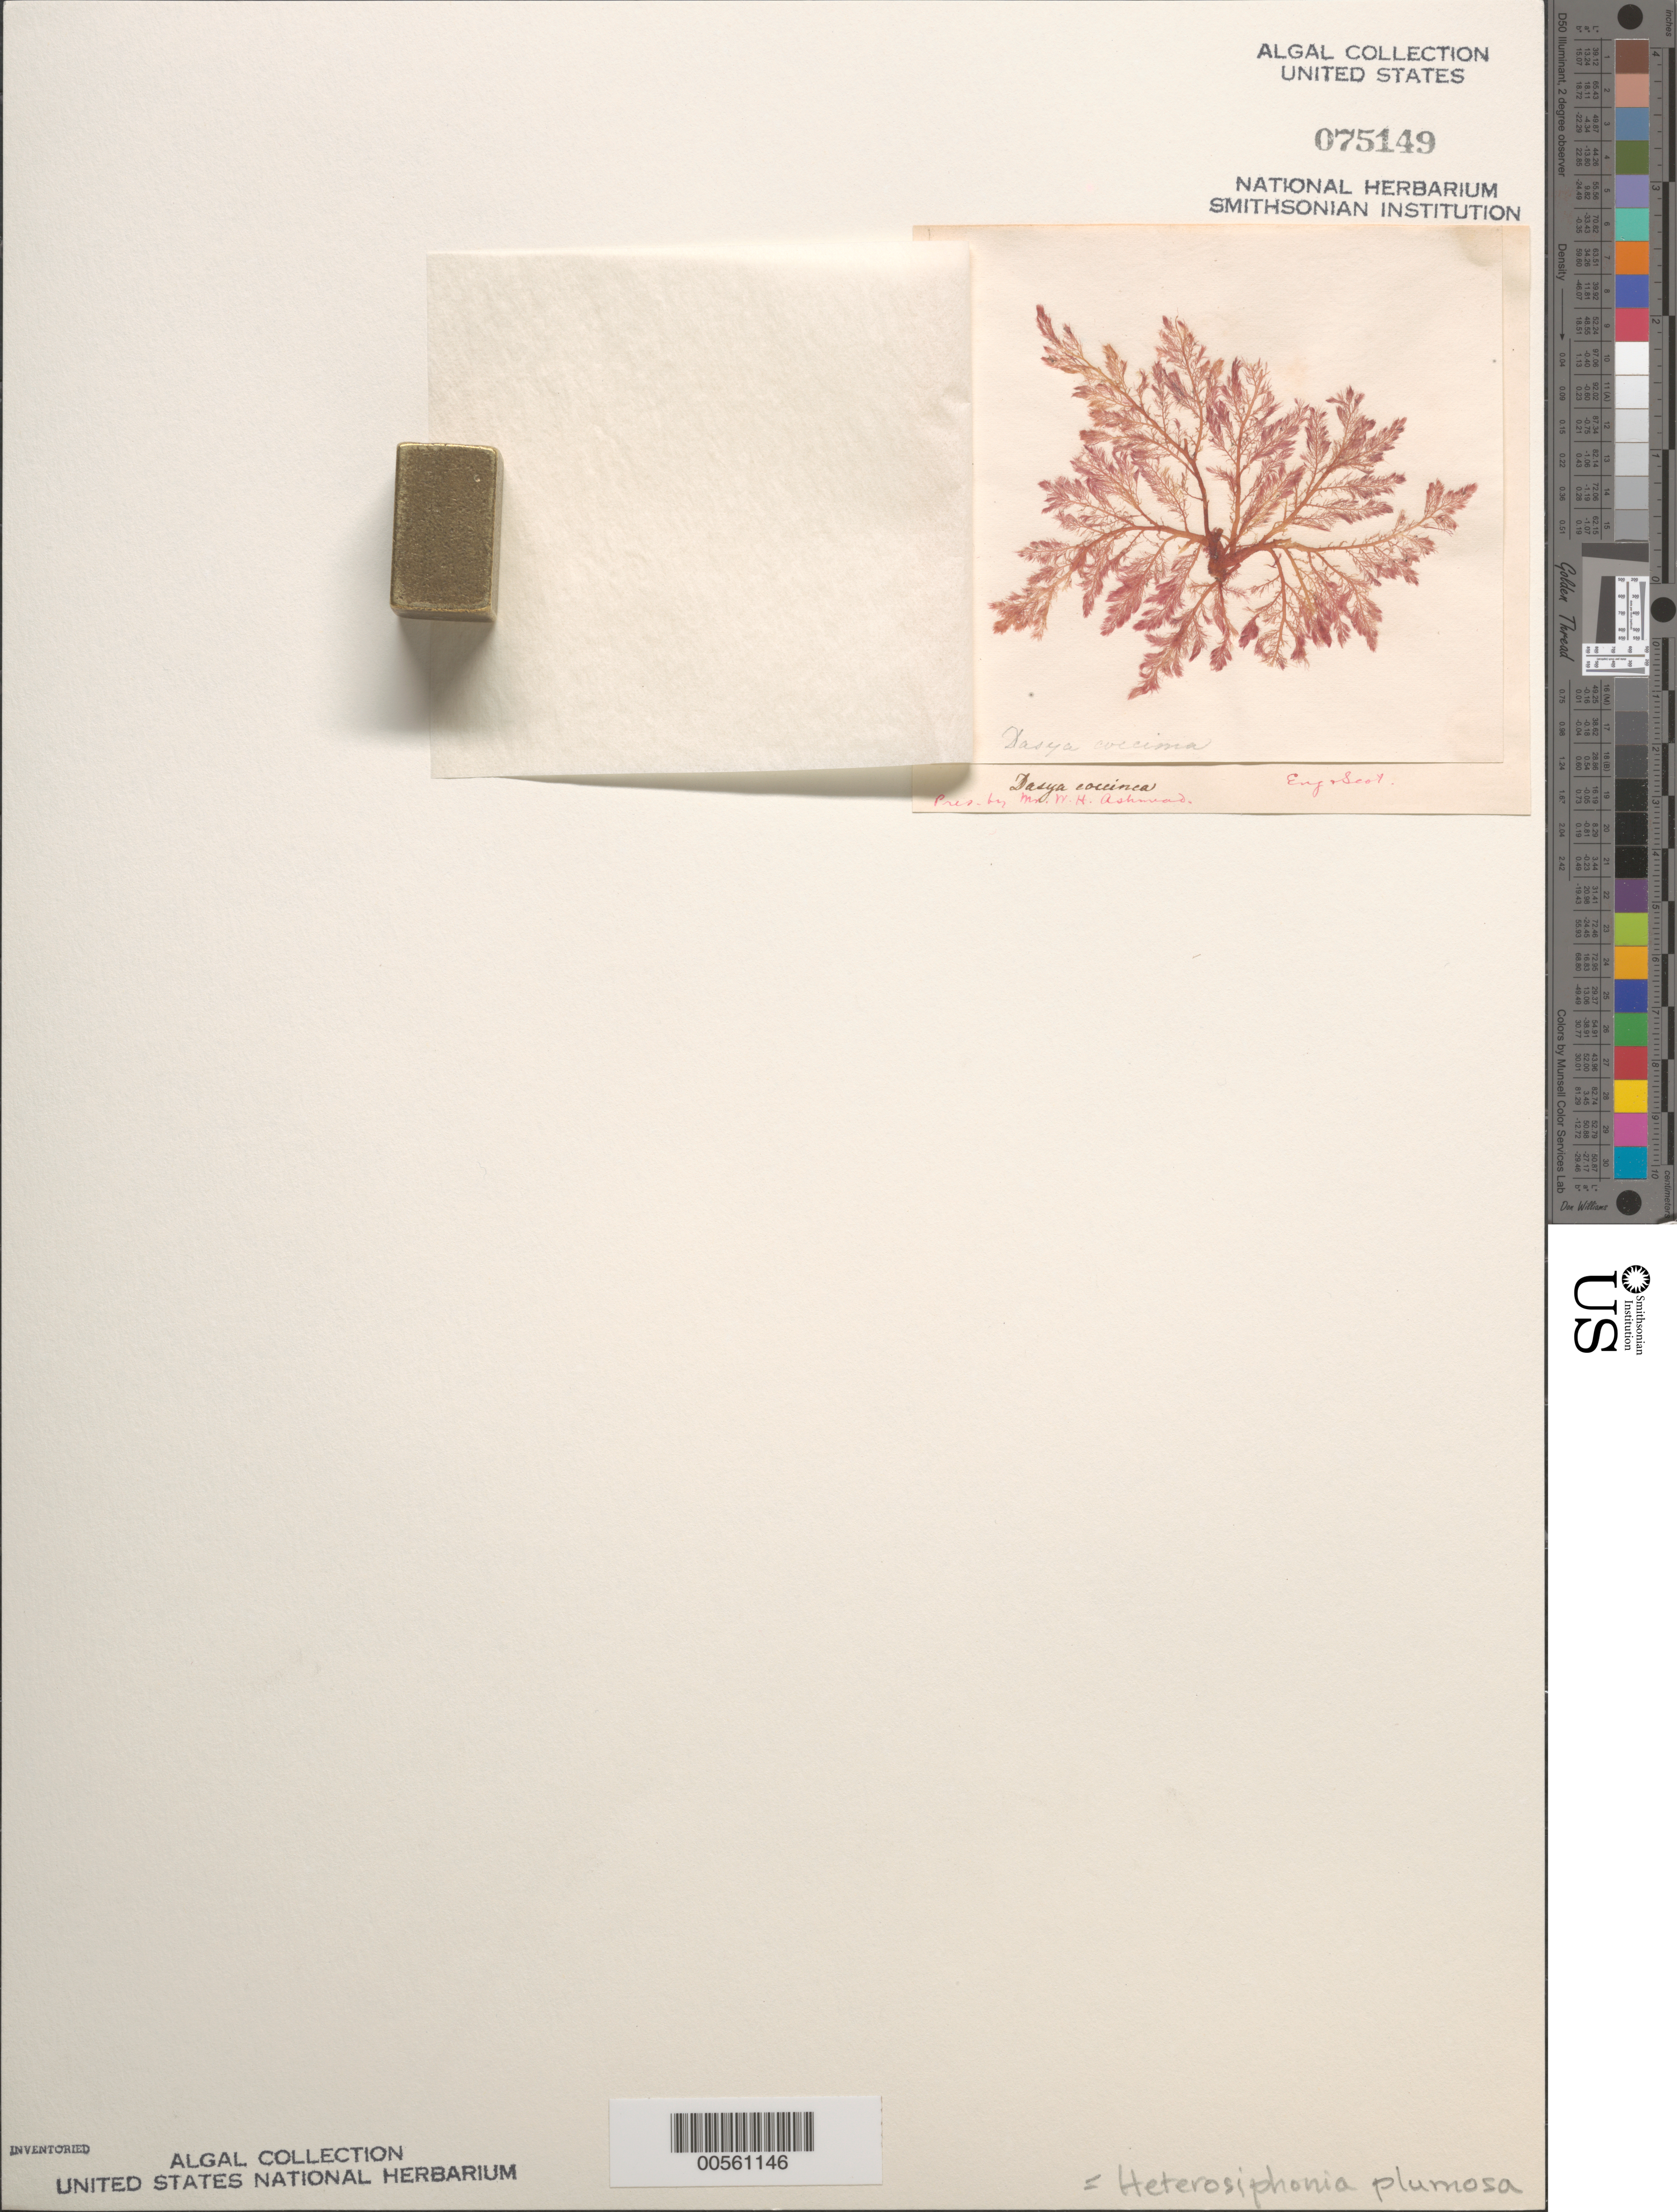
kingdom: Plantae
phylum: Rhodophyta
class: Florideophyceae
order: Ceramiales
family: Dasyaceae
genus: Heterosiphonia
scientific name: Heterosiphonia plumosa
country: United Kingdom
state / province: England / Scotland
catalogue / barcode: US 75149